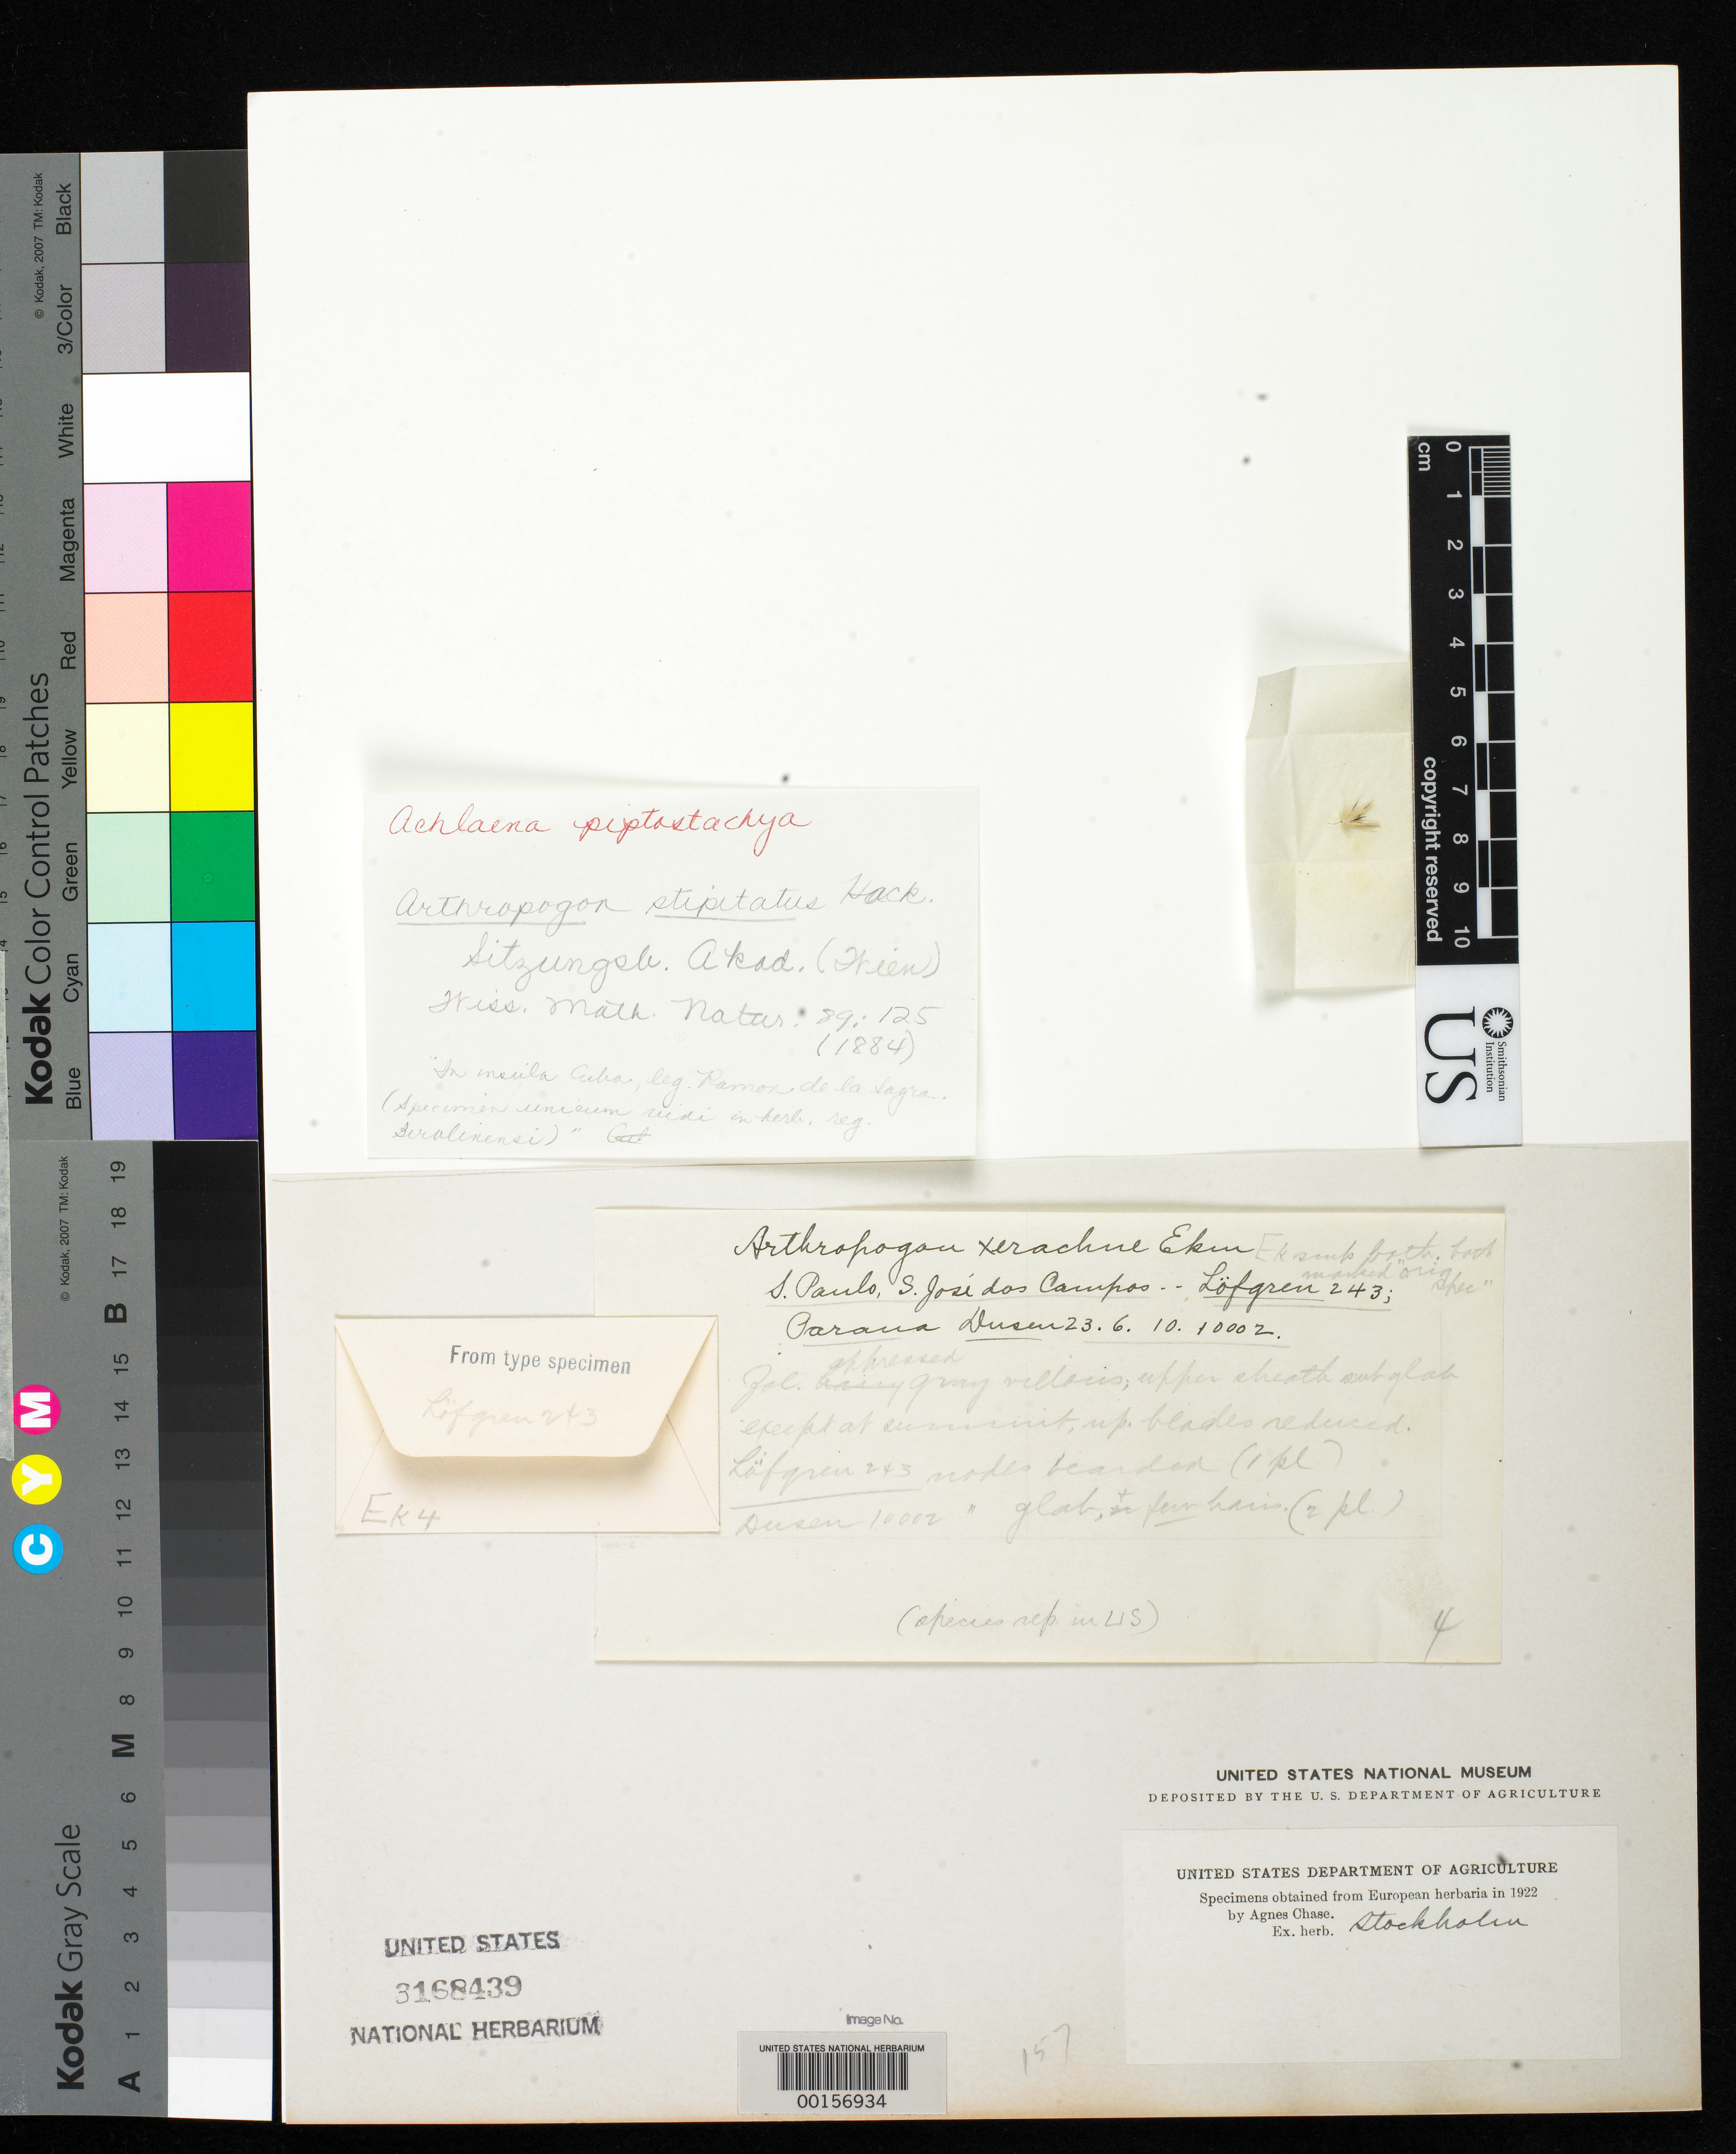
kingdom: Plantae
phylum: Tracheophyta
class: Liliopsida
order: Poales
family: Poaceae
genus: Arthropogon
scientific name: Arthropogon xerachne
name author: Ekman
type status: Type Fragment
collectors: A. Loefgren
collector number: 243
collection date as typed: Sep 1908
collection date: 1908-09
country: Brazil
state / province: São Paulo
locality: S. Jose dos Campos.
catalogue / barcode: US 3168439